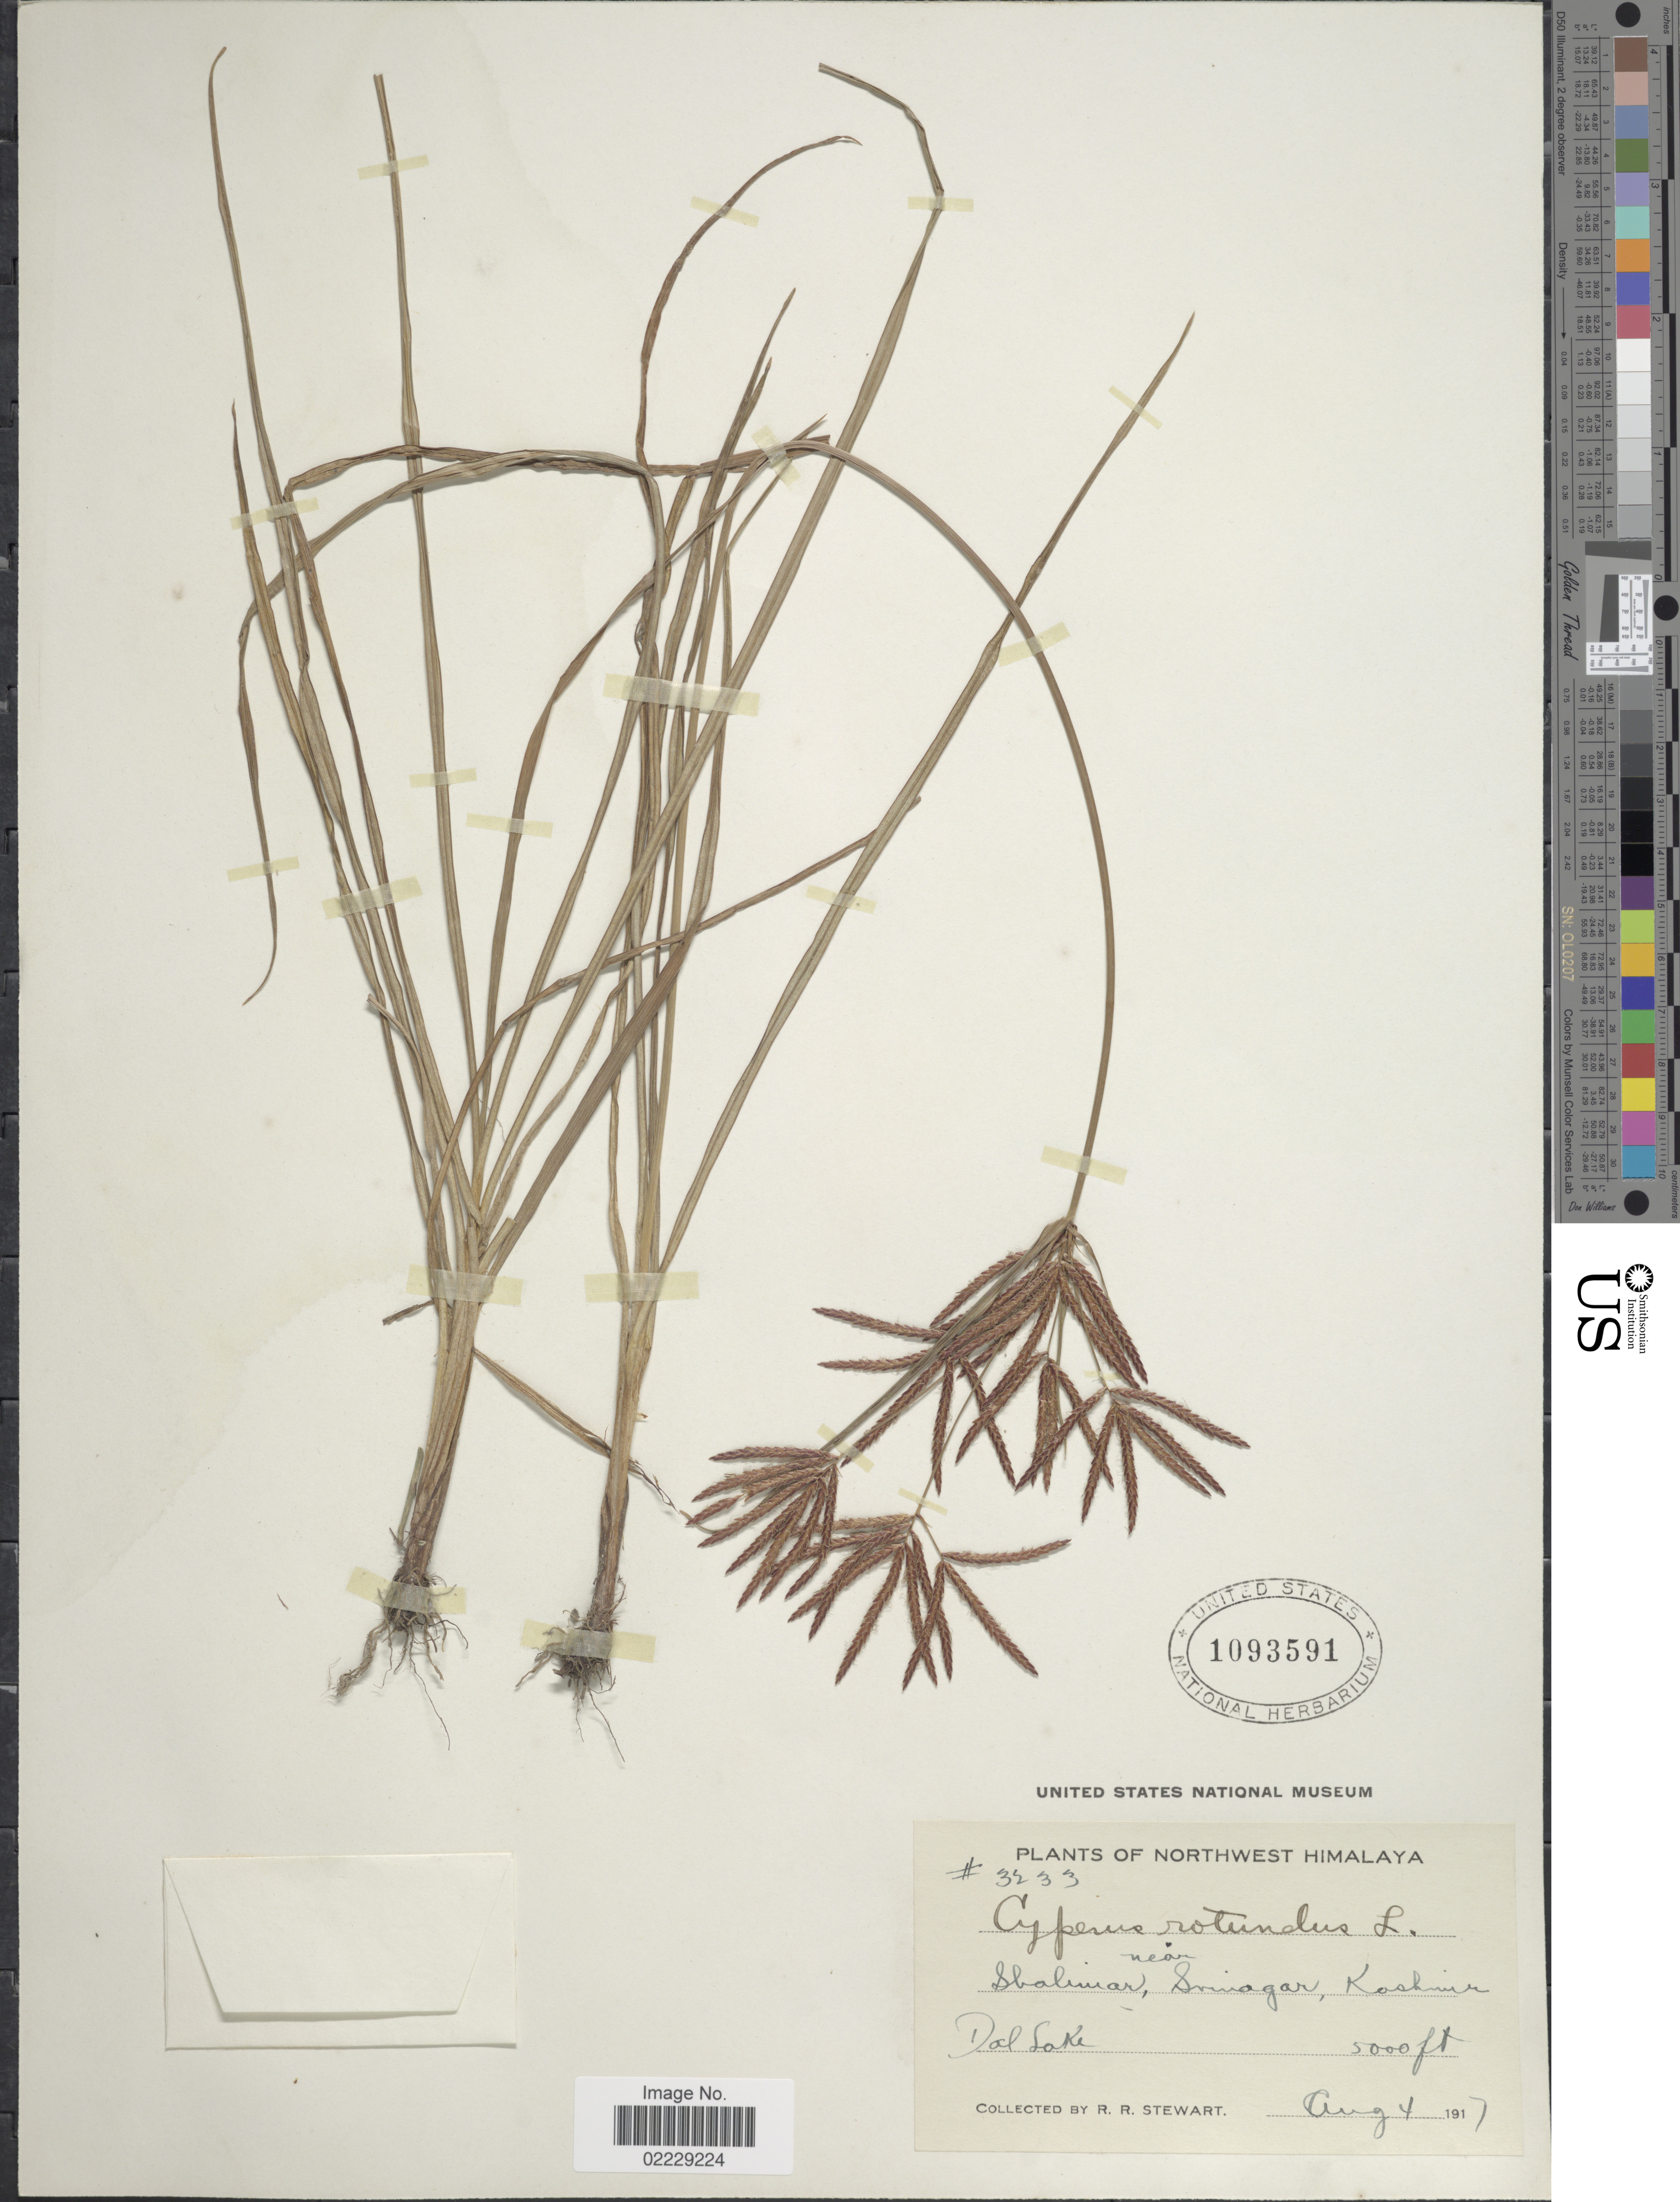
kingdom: Plantae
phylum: Tracheophyta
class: Liliopsida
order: Poales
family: Cyperaceae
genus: Cyperus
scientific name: Cyperus rotundus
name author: L.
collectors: R. R. Stewart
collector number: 3233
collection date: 1917-08-04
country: India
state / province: Jammu and Kashmir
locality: Northwest Himalaya, Shalimar, near Srinagar, Kashmir, Dal Lake.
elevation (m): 1524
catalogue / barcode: US 1093591